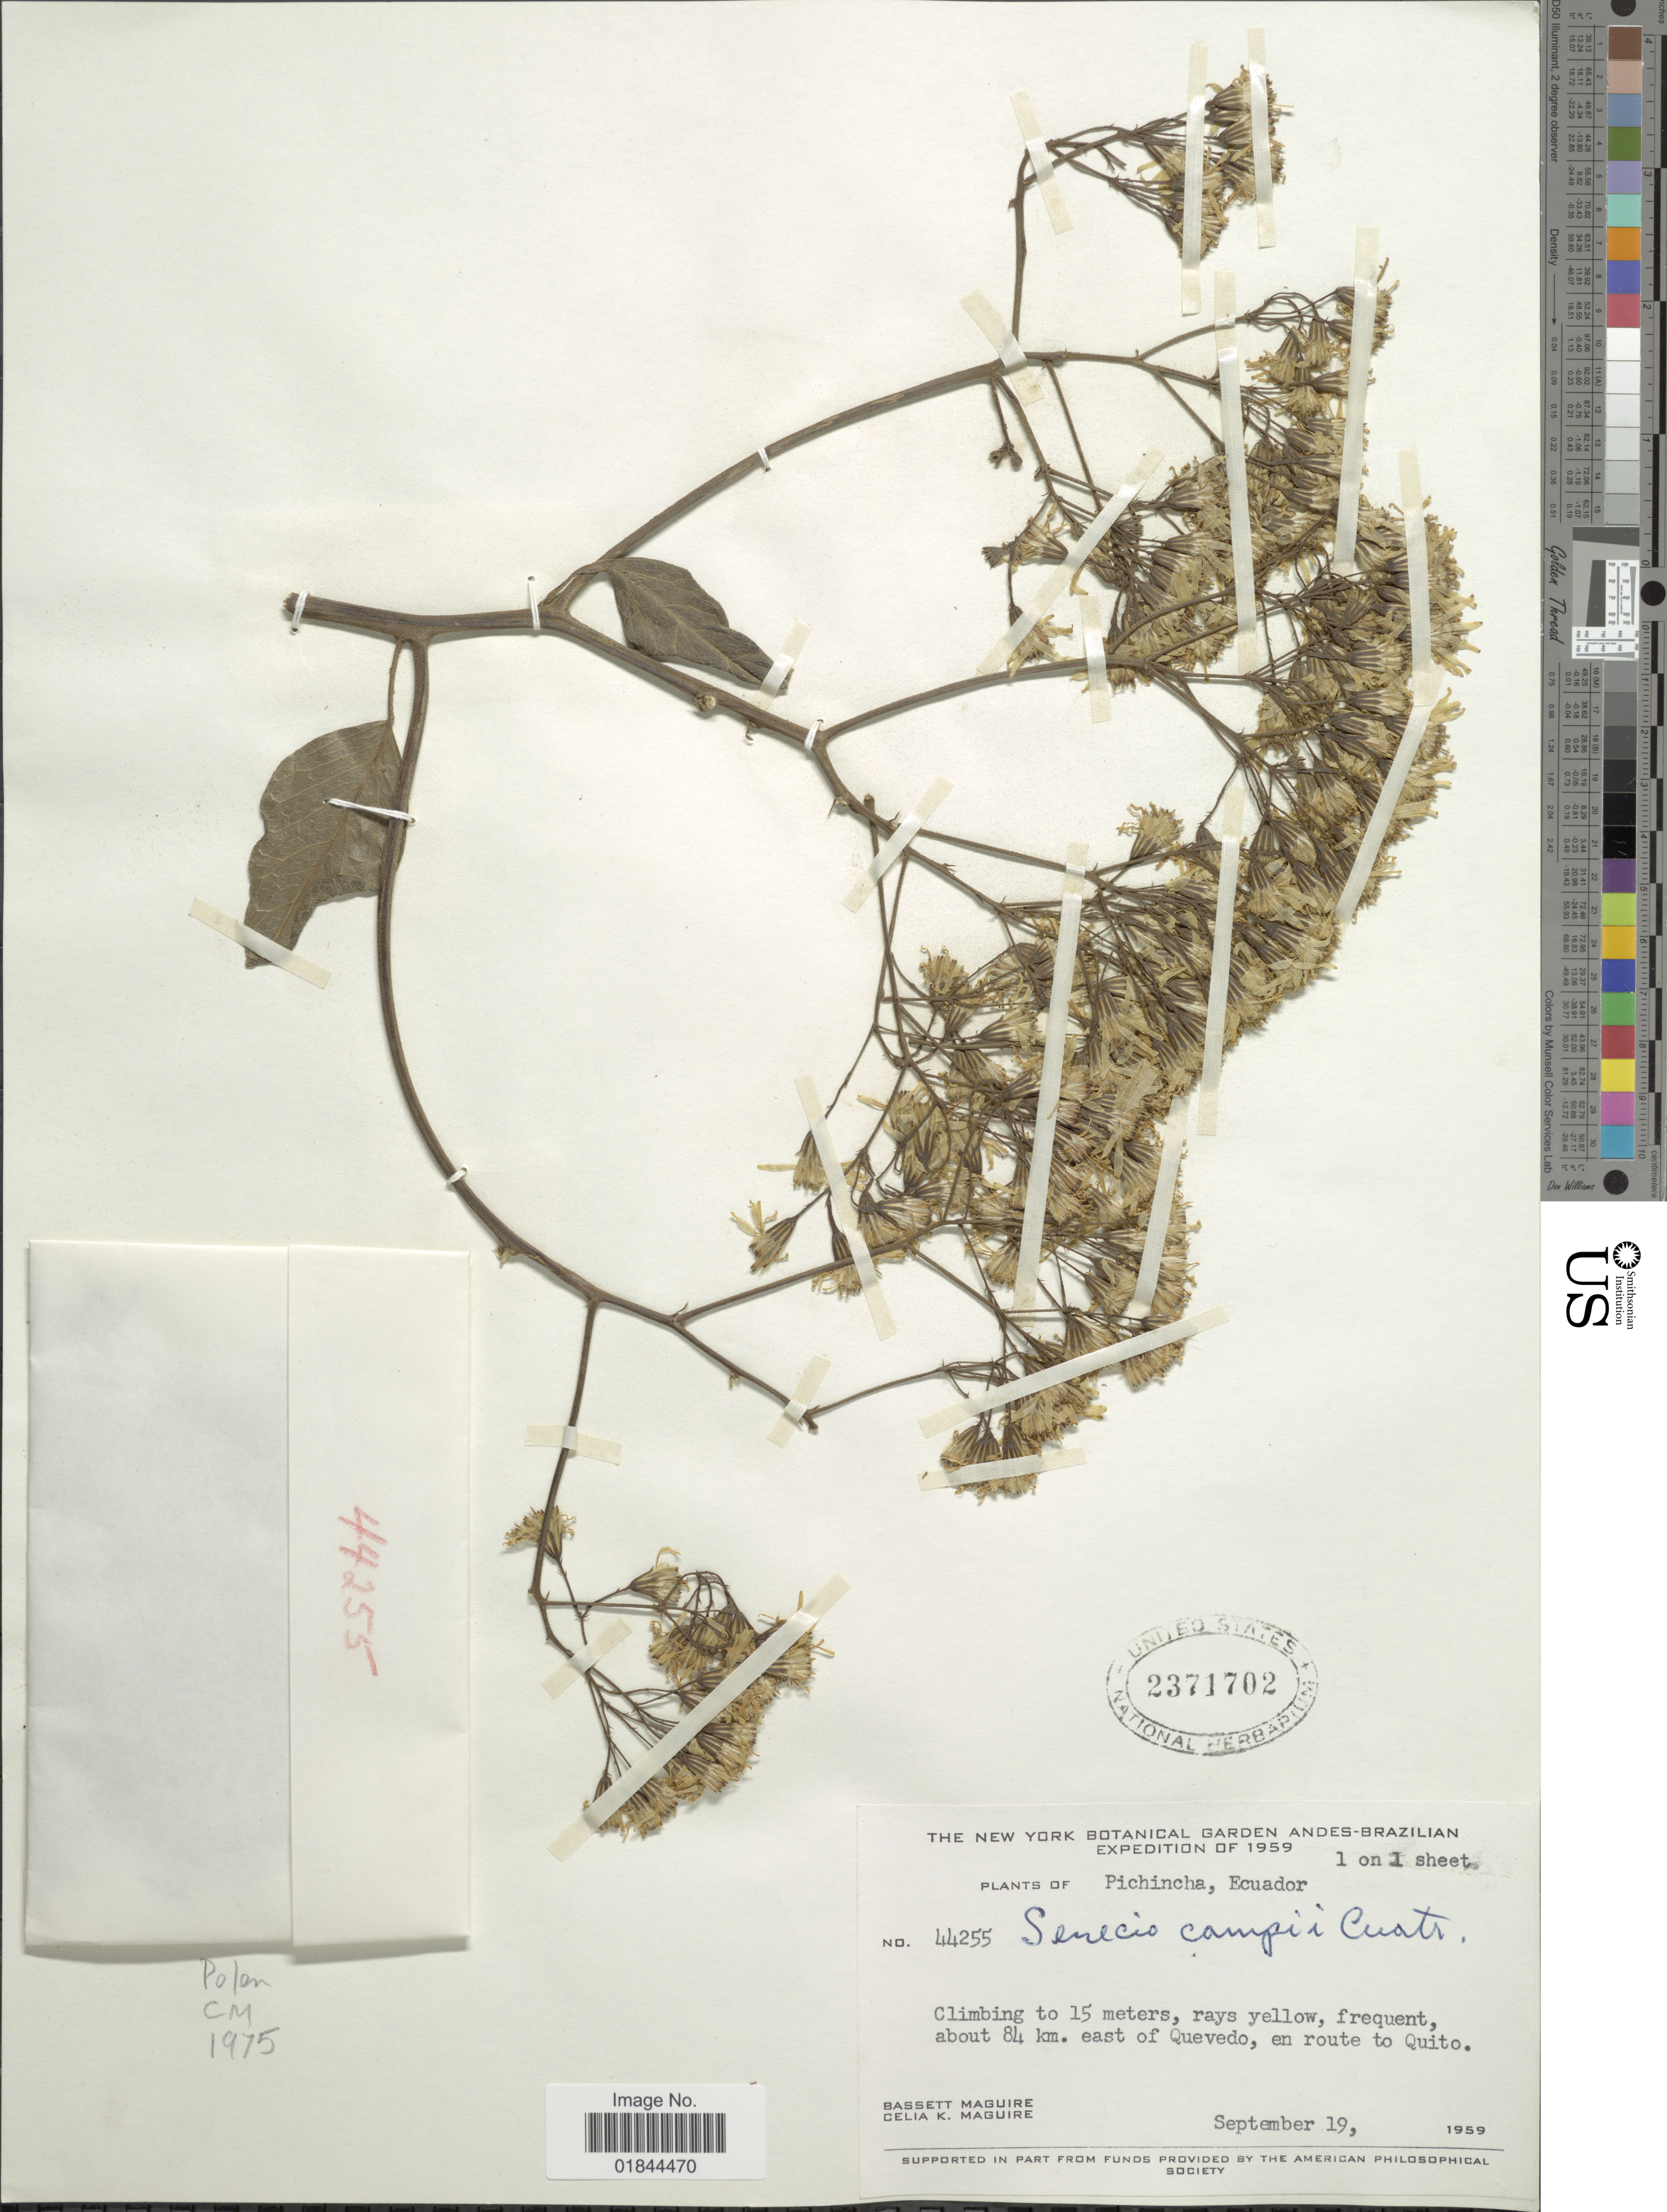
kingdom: Plantae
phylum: Tracheophyta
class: Magnoliopsida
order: Asterales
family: Asteraceae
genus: Pentacalia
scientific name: Pentacalia campii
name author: (Cuatrec.) Cuatrec.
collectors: B. Maguire & C. K. Maguire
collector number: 44255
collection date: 1959-09-19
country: Ecuador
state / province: Pichincha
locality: About 84 km east of Quevedo, en route to Quito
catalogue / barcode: US 2371702